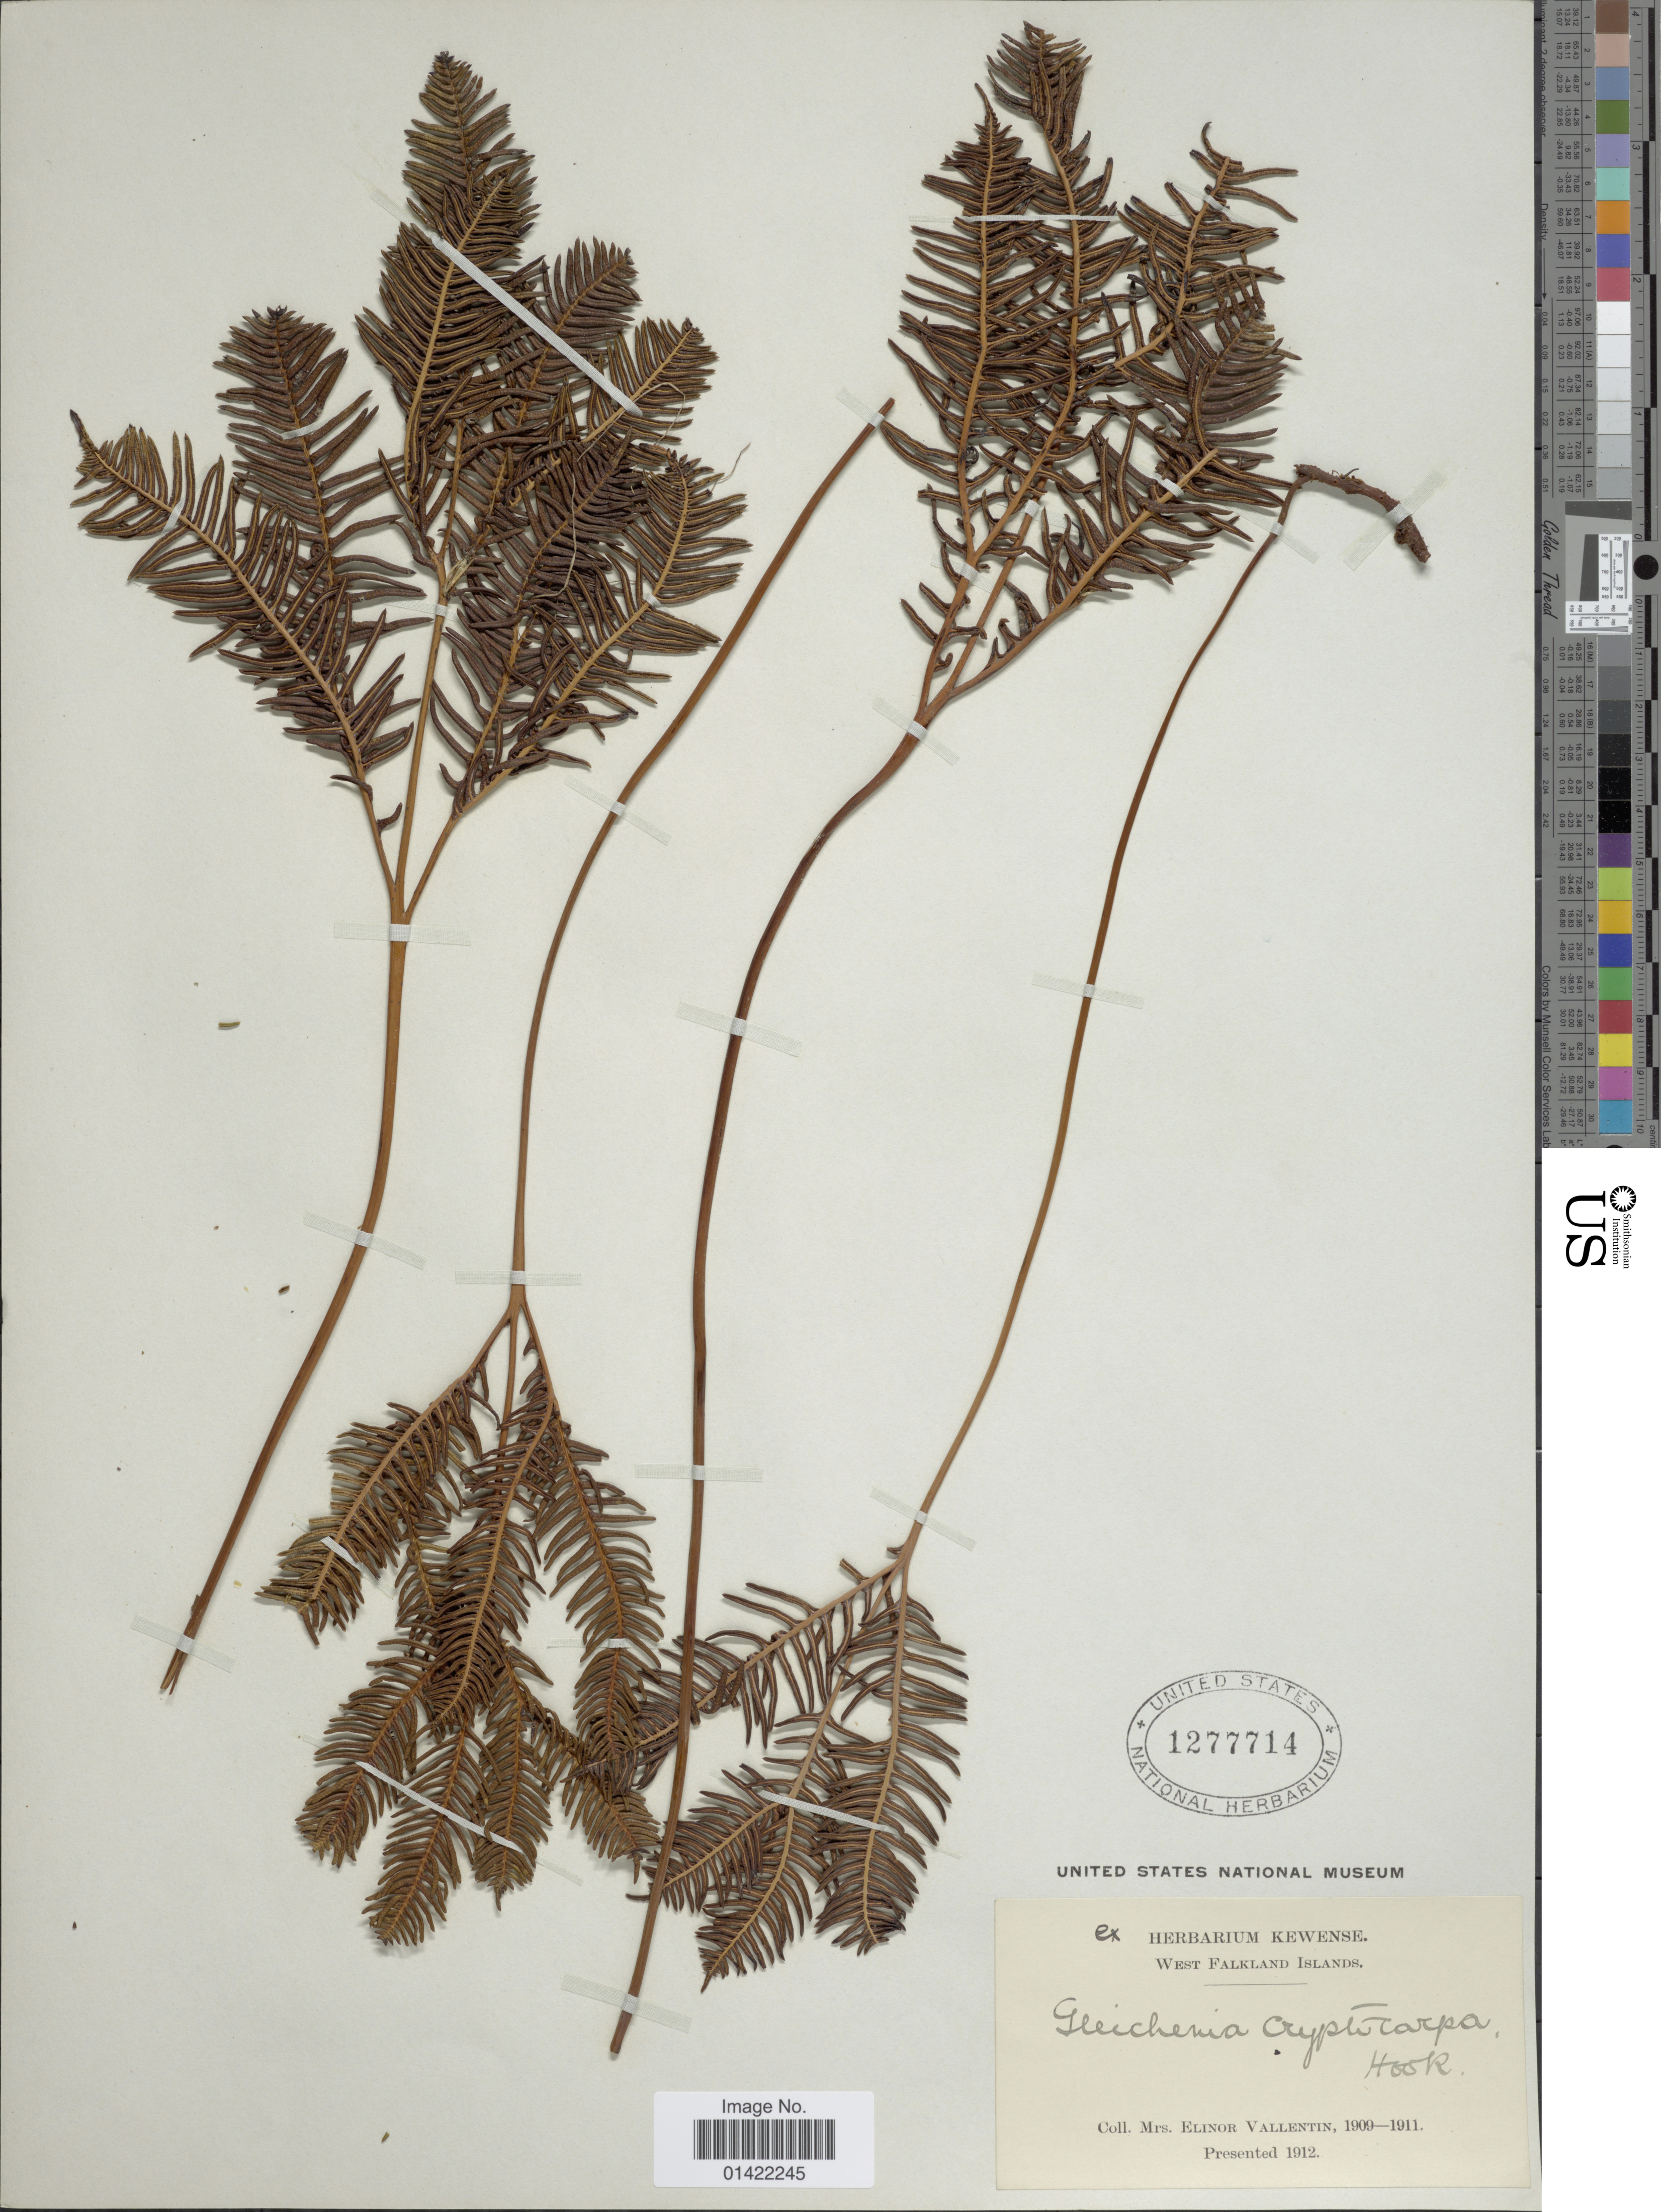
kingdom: Plantae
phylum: Tracheophyta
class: Polypodiopsida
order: Gleicheniales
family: Gleicheniaceae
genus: Sticherus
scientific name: Sticherus cryptocarpus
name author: (Hook.) Ching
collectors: M. Valerio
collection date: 1909/1911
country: Falkland Islands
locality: West Falkland Islands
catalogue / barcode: US 1277714